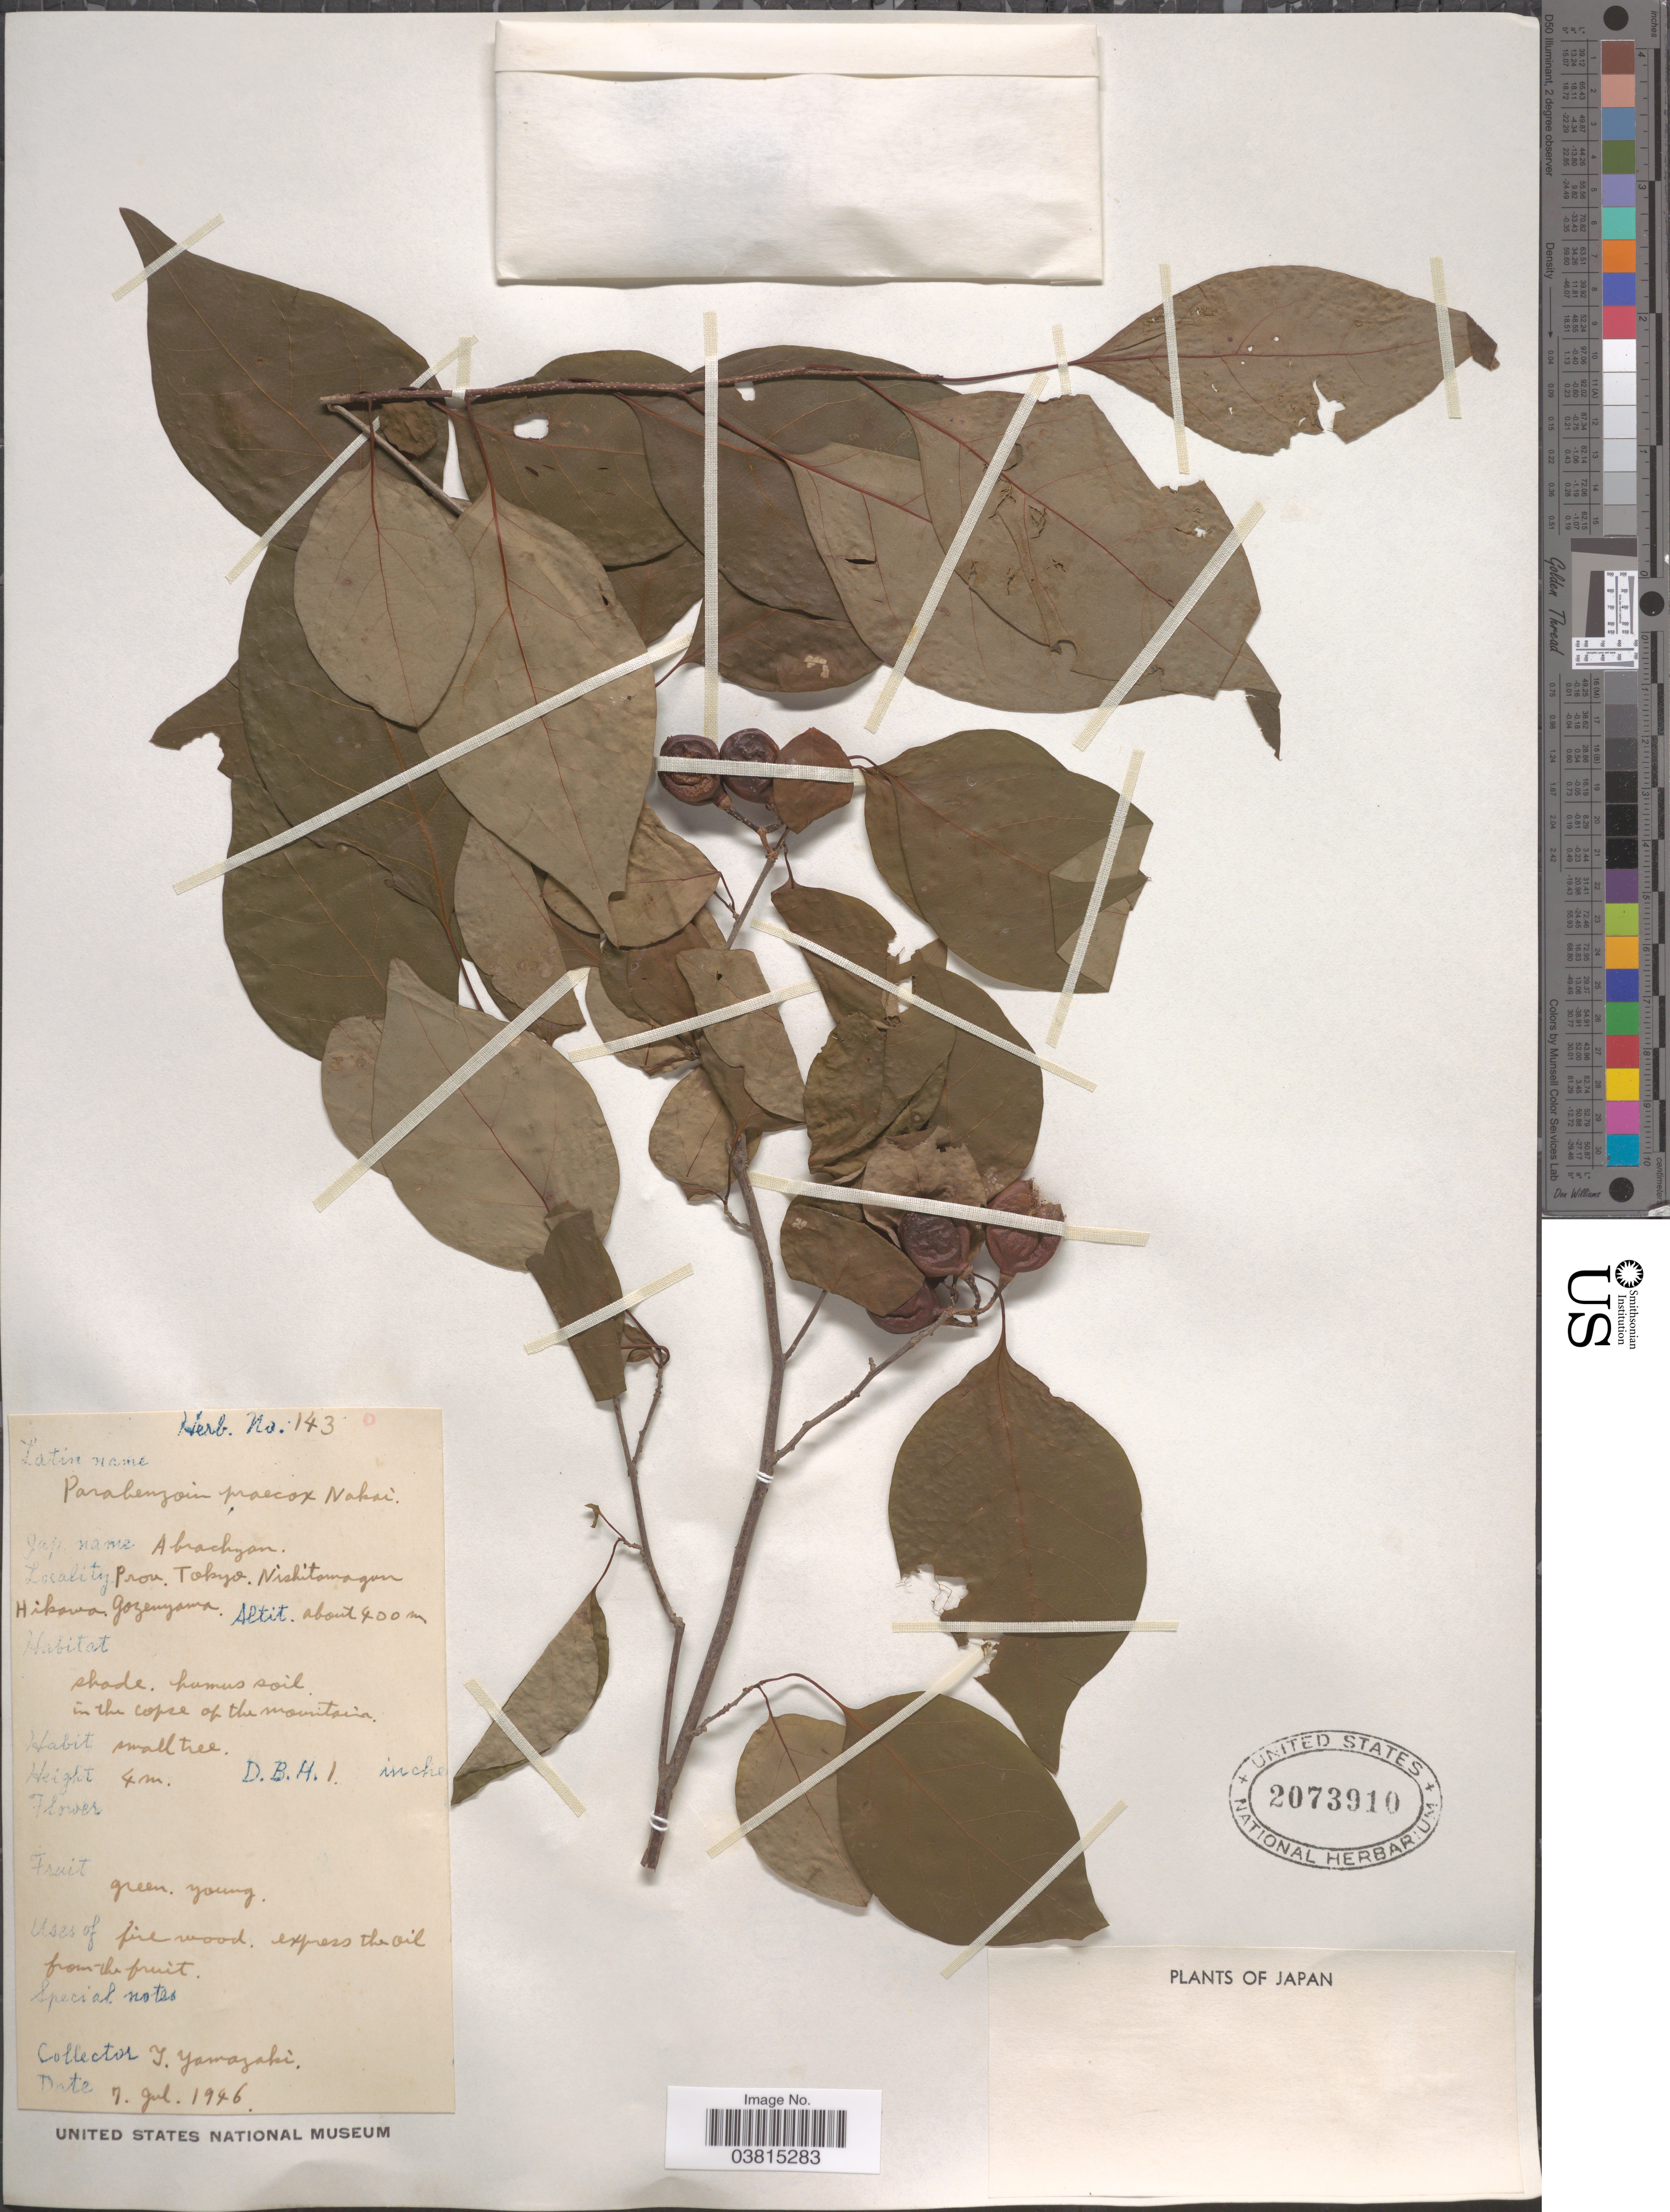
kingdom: Plantae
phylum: Tracheophyta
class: Magnoliopsida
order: Laurales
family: Lauraceae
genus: Lindera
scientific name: Lindera praecox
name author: (Siebold & Zucc.) Blume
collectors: T. Yamazaki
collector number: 143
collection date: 1946-07-07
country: Japan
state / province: Tokyo, Federal City of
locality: Prov. Tokyo. Nishitamagun. Hikawa Gozenyama.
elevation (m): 400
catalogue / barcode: US 2073910